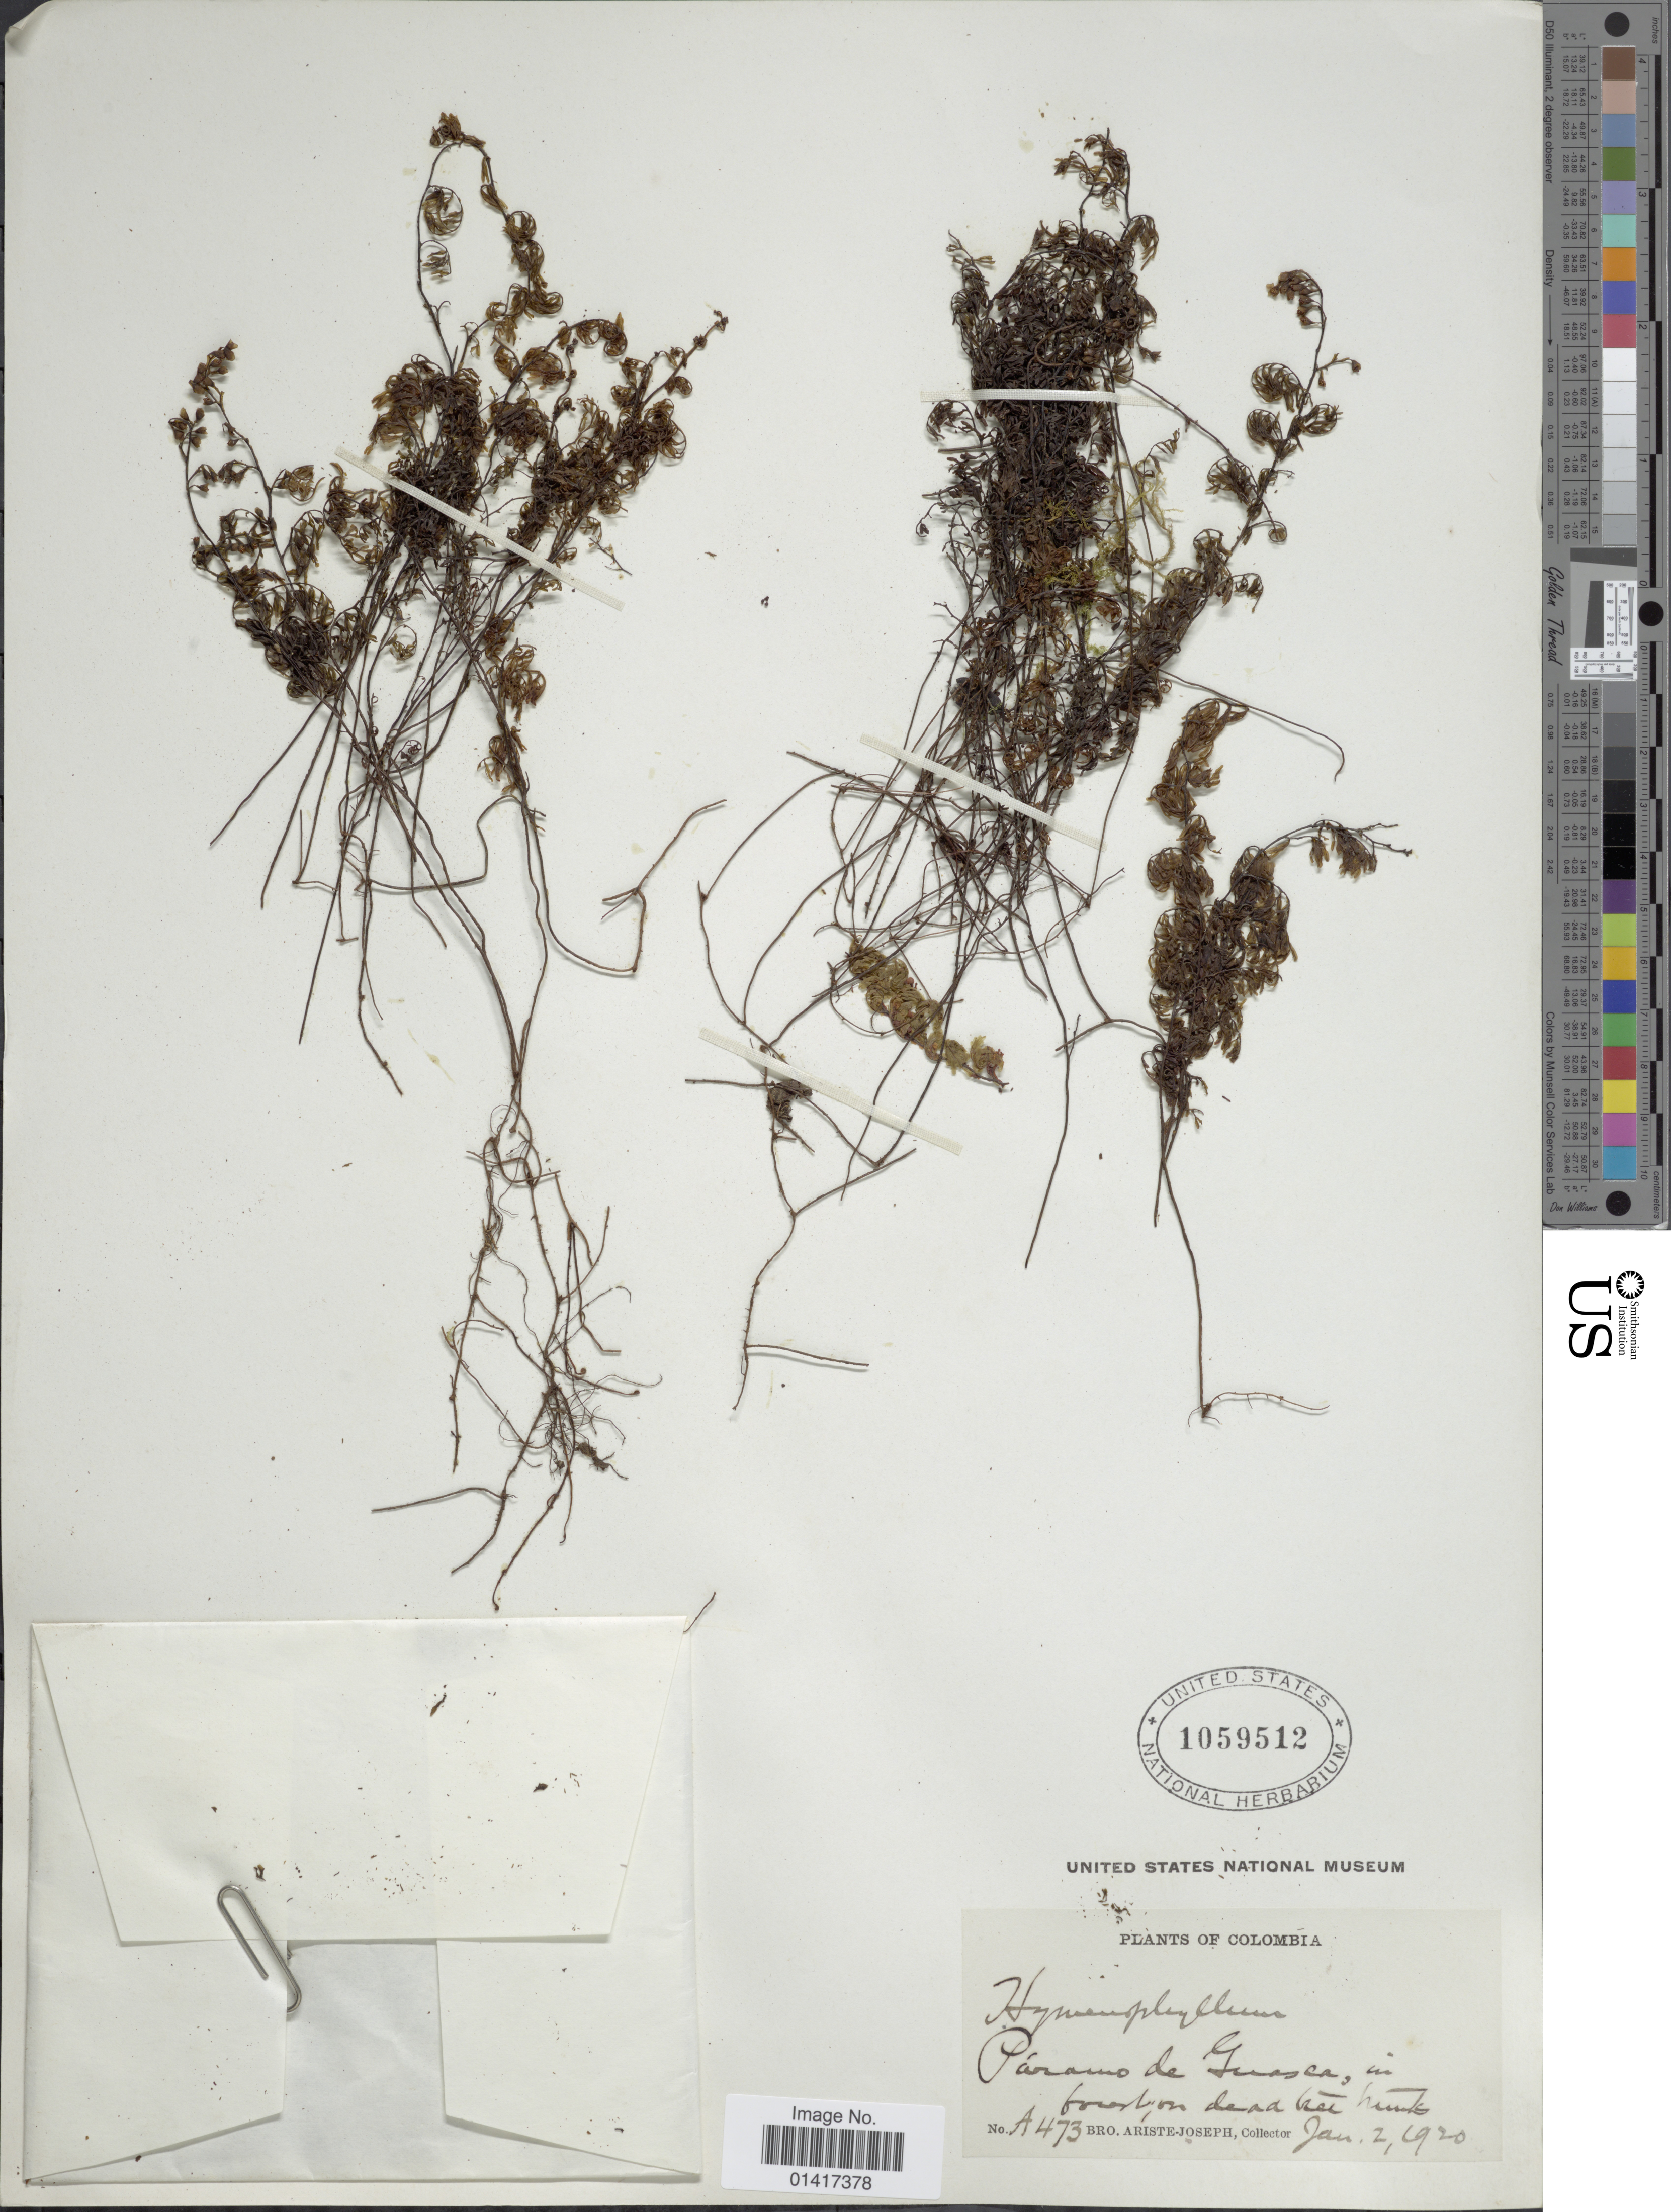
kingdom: Plantae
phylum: Tracheophyta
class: Polypodiopsida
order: Hymenophyllales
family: Hymenophyllaceae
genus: Hymenophyllum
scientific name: Hymenophyllum sp.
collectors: Bro. Ariste-Joseph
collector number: A473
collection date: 1920-01-02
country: Colombia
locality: Paramo de Guasca in forest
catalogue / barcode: US 1059512